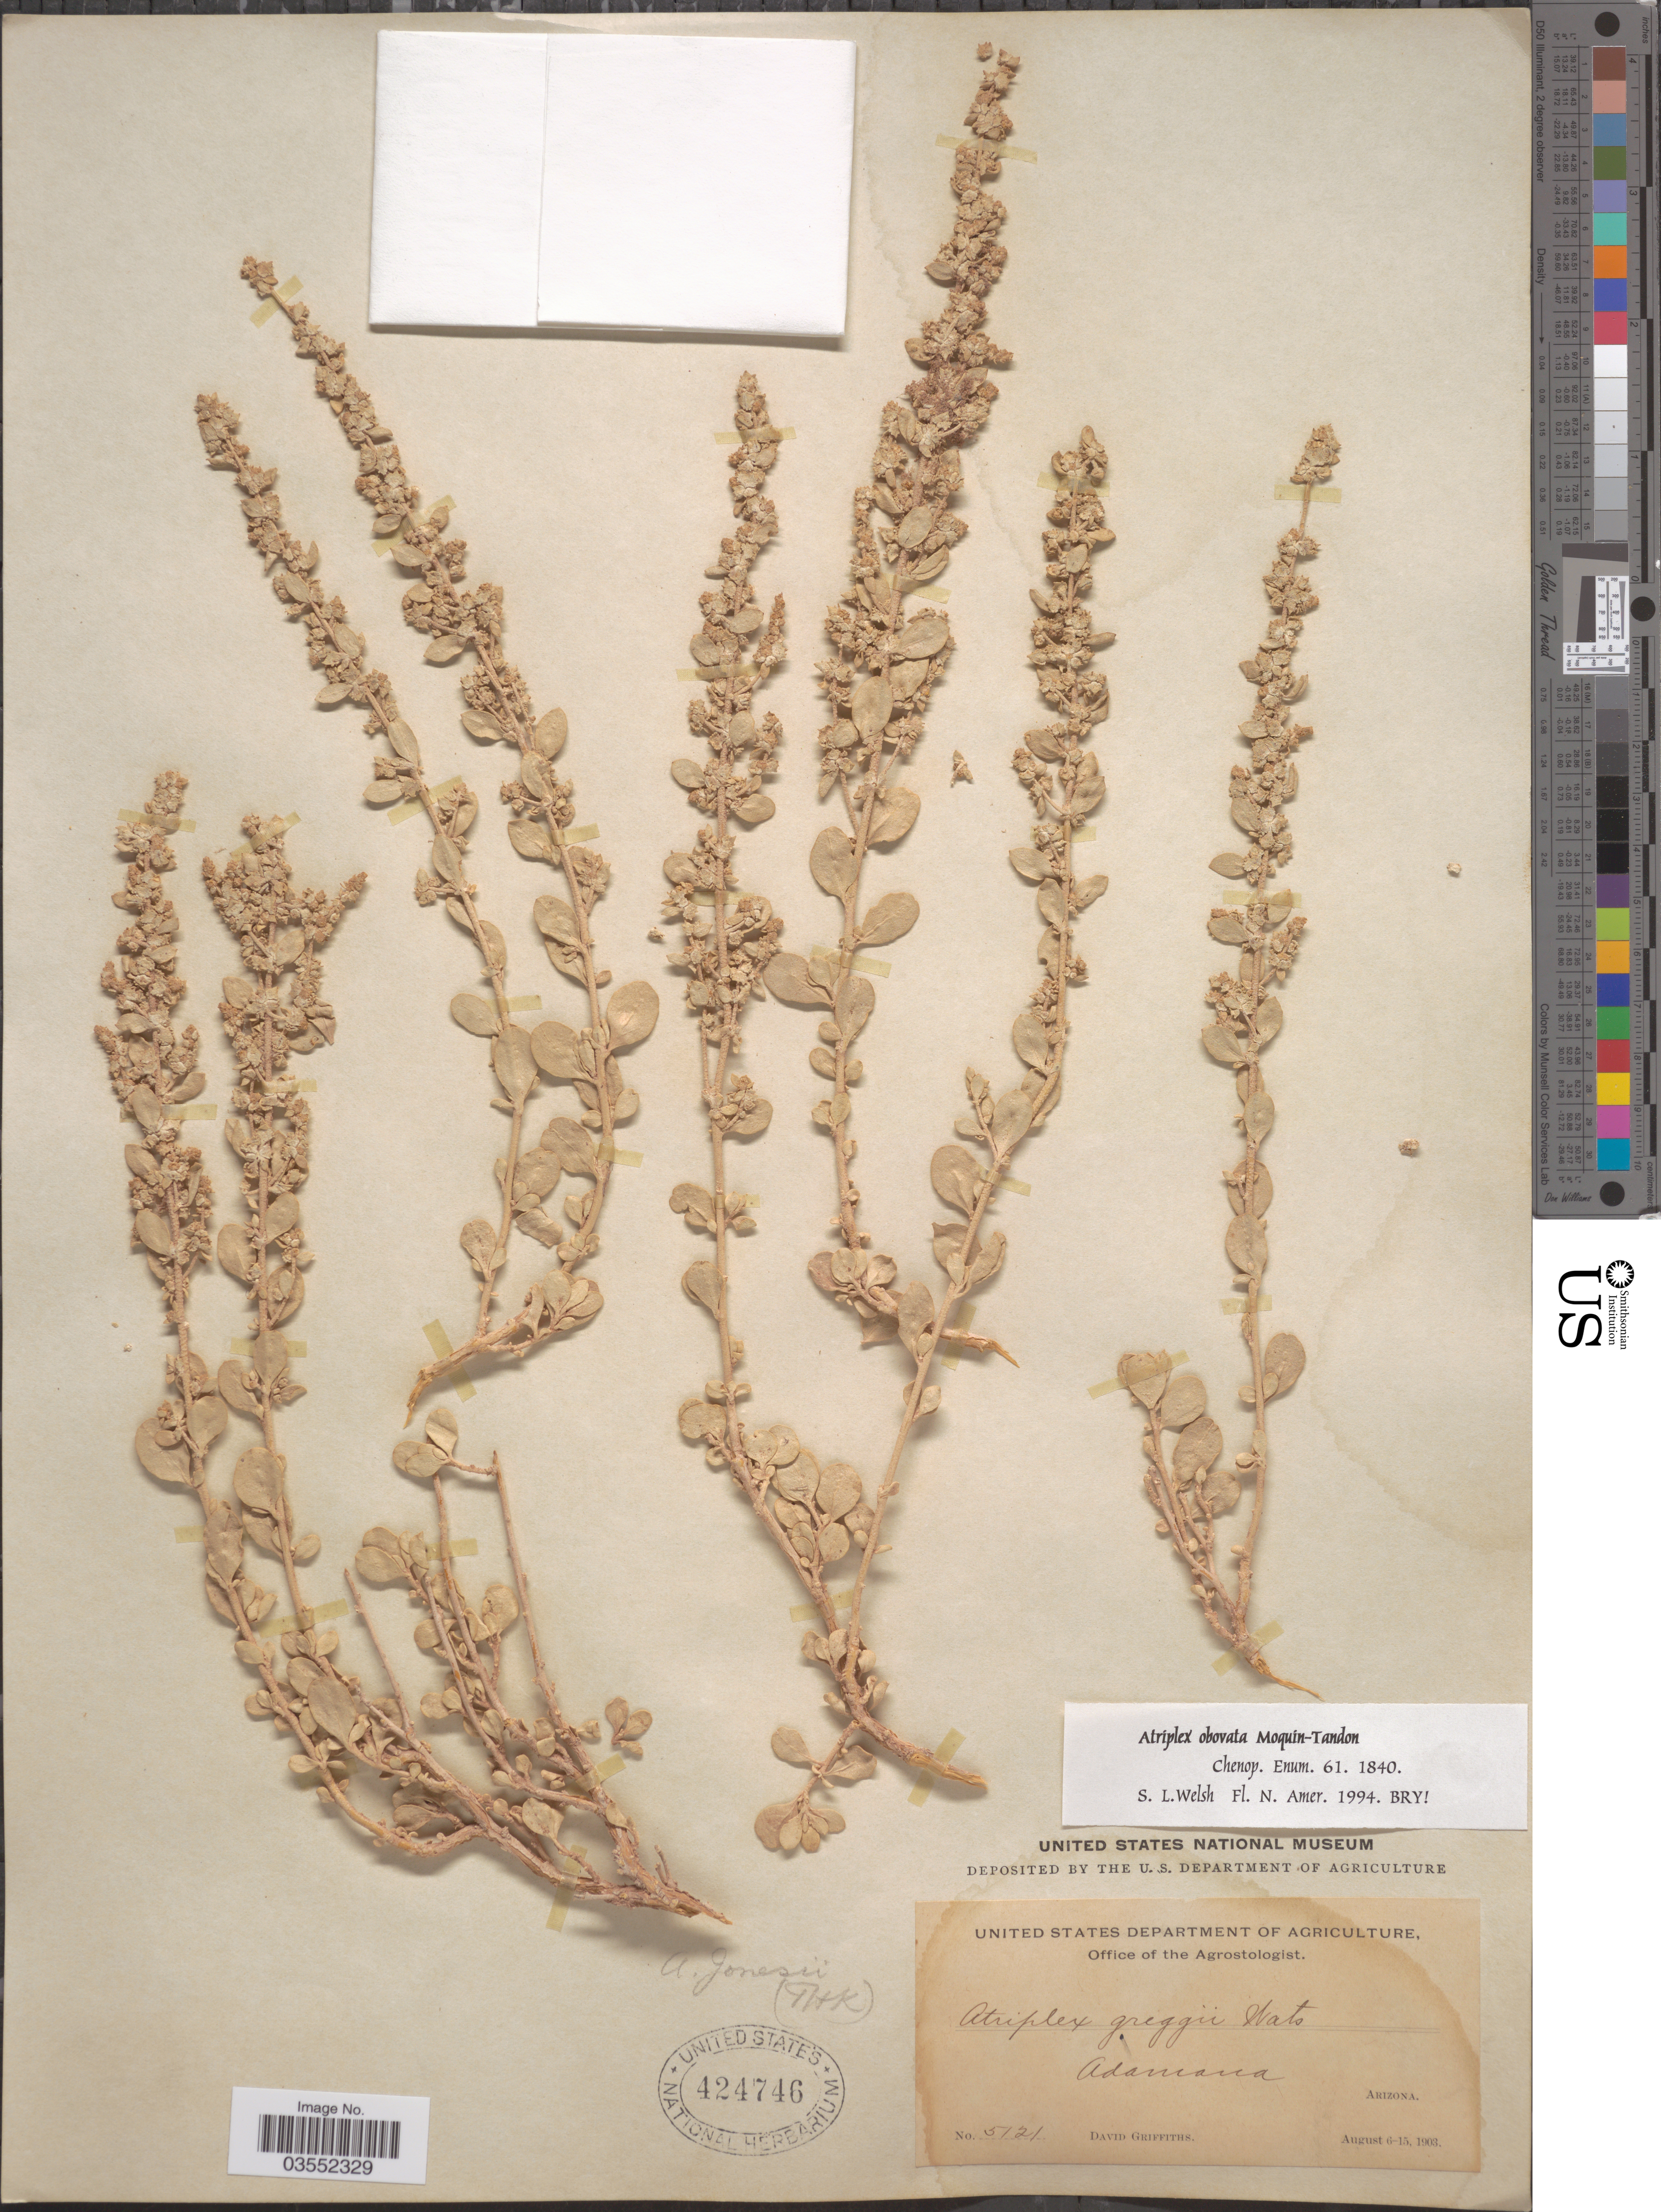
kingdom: Plantae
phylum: Tracheophyta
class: Magnoliopsida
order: Caryophyllales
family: Amaranthaceae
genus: Atriplex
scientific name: Atriplex obovata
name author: Moq.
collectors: D. Griffiths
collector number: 5121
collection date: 1903-08-06/1903-08-15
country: United States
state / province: Arizona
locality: Adamana.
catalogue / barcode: US 424746